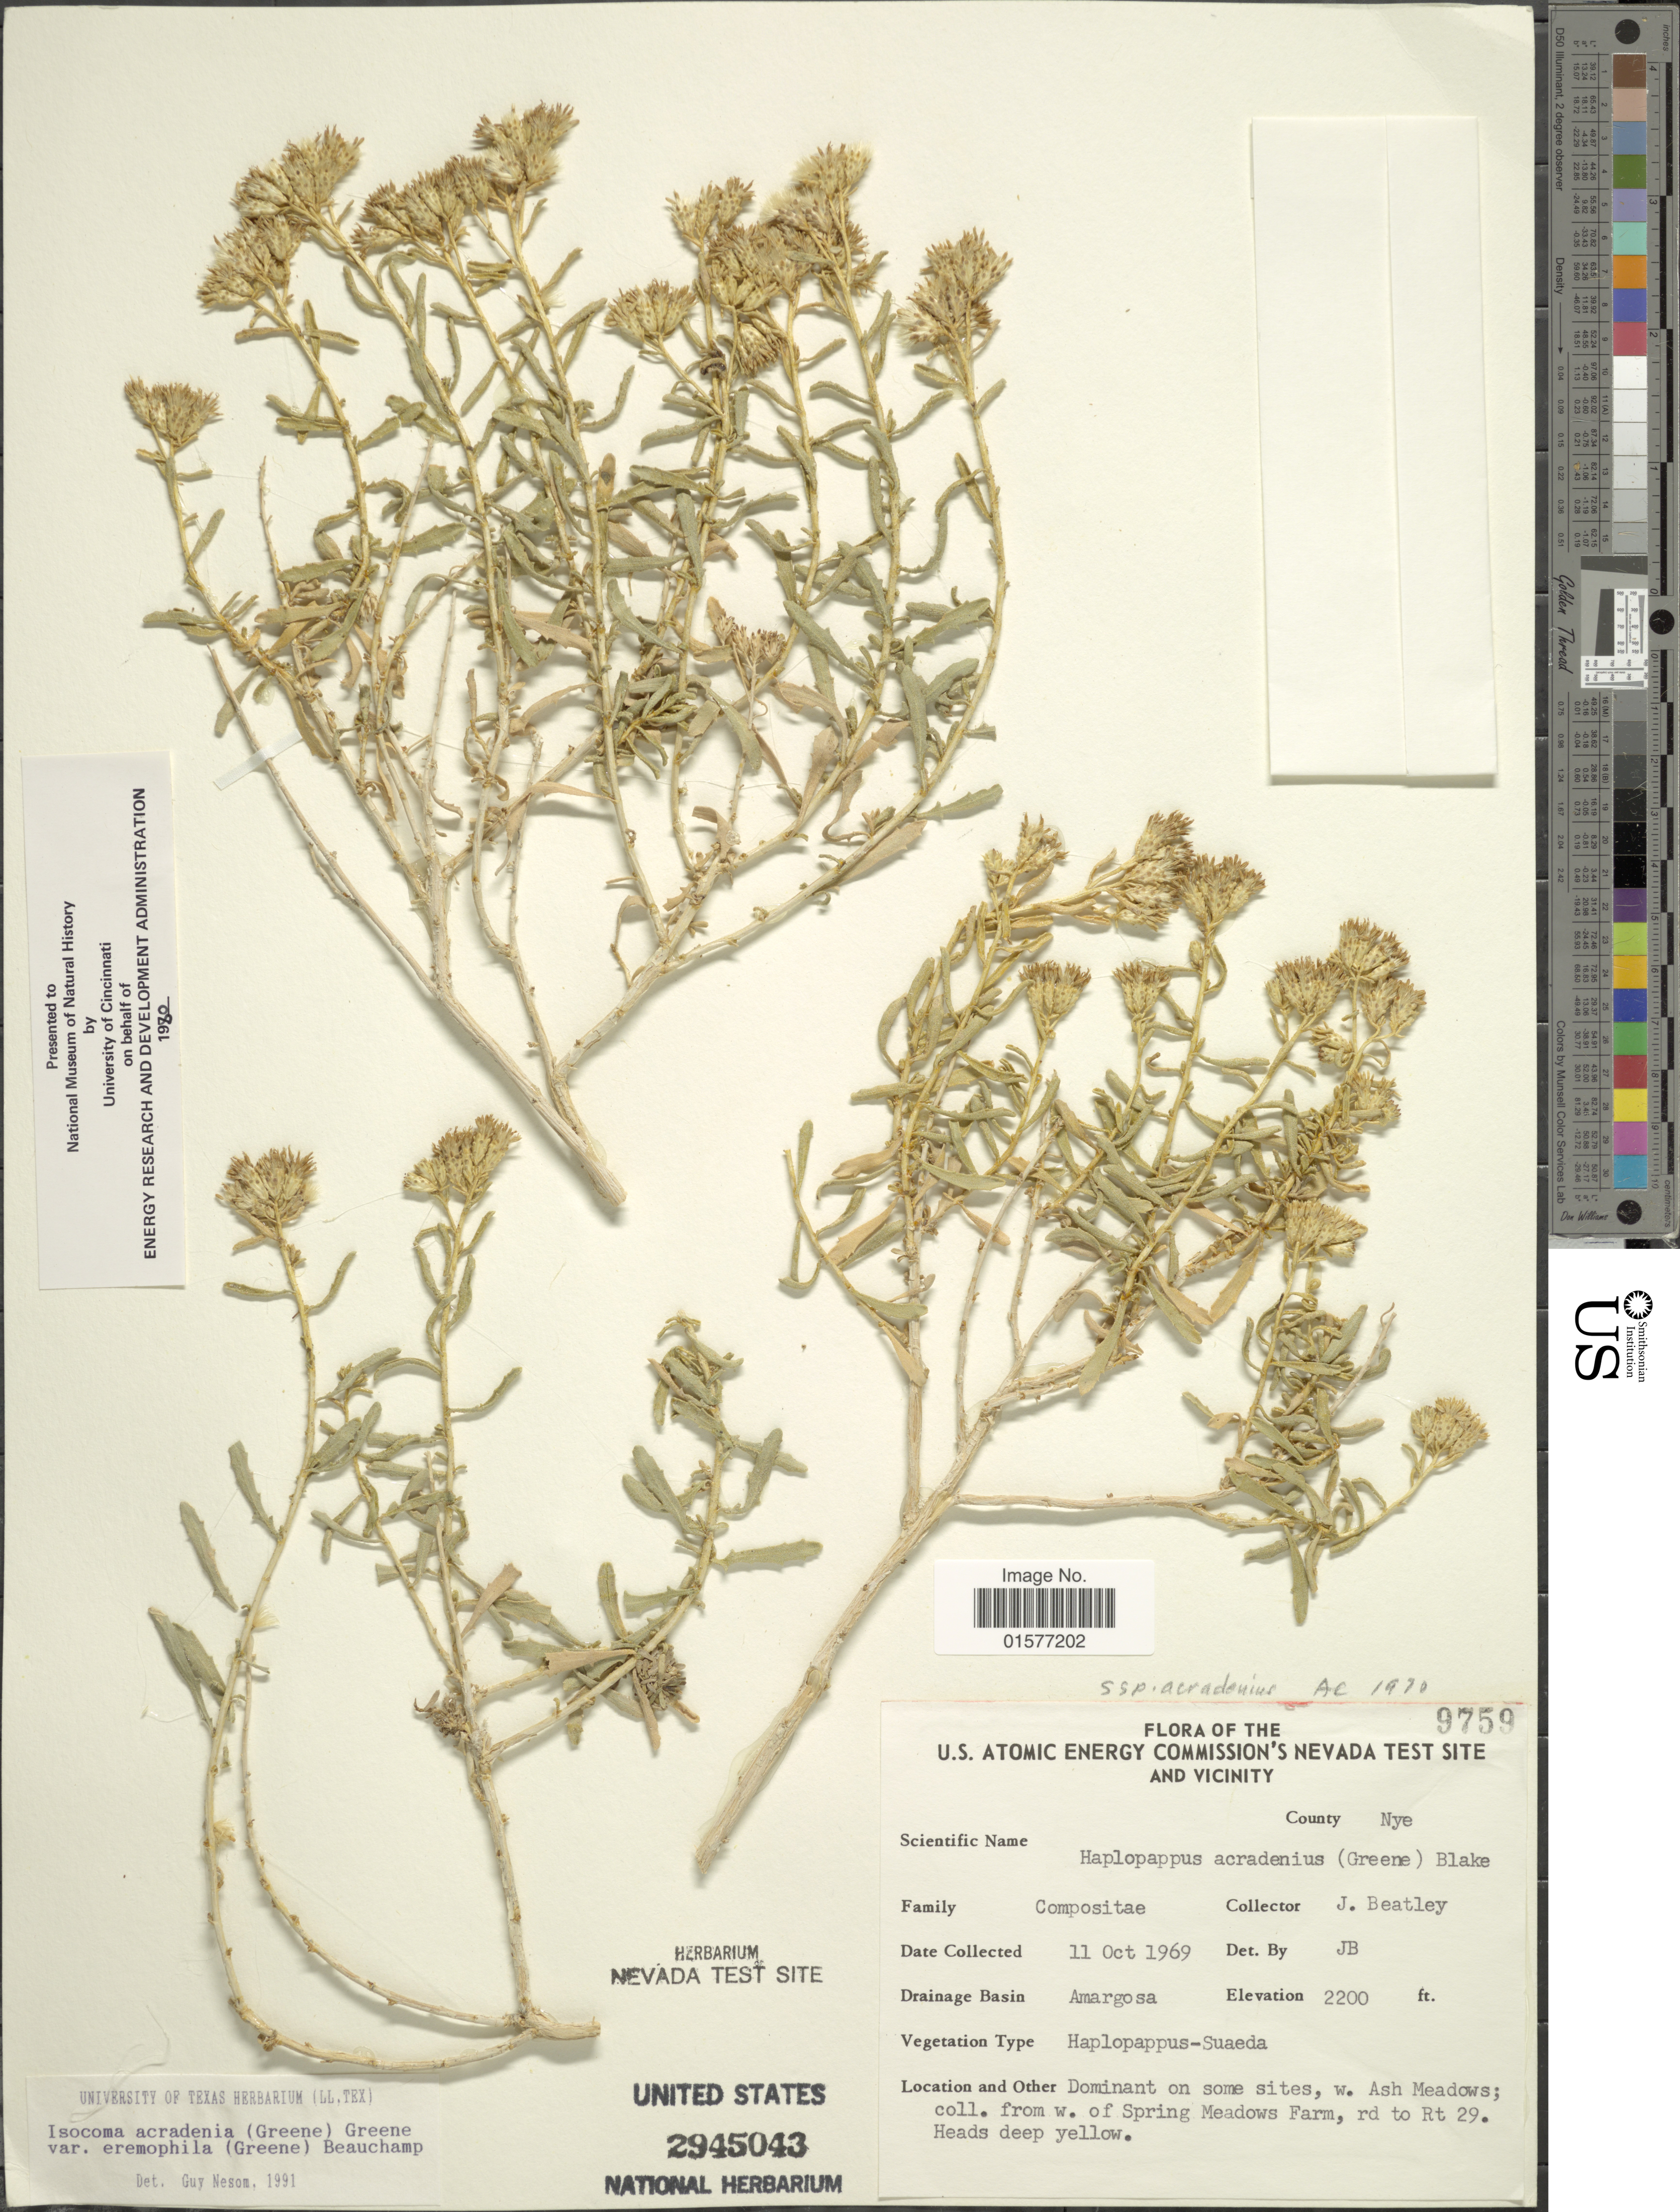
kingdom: Plantae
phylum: Tracheophyta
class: Magnoliopsida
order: Asterales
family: Asteraceae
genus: Isocoma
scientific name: Isocoma acradenia var. eremophila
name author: (S.W. Greene) G.L. Nesom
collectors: J. C. Beatley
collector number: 9759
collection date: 1969-10-11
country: United States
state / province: Nevada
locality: U.S. Atomic Energy Commission's Nevada Test Site And Vicinity, County Nye, Drainage Basin Amargosa, Dominant on some sites, w. Ash Meadows; coll. from w. of Spring Meadows Farm, rd to Rt 29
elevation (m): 671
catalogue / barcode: US 2945043